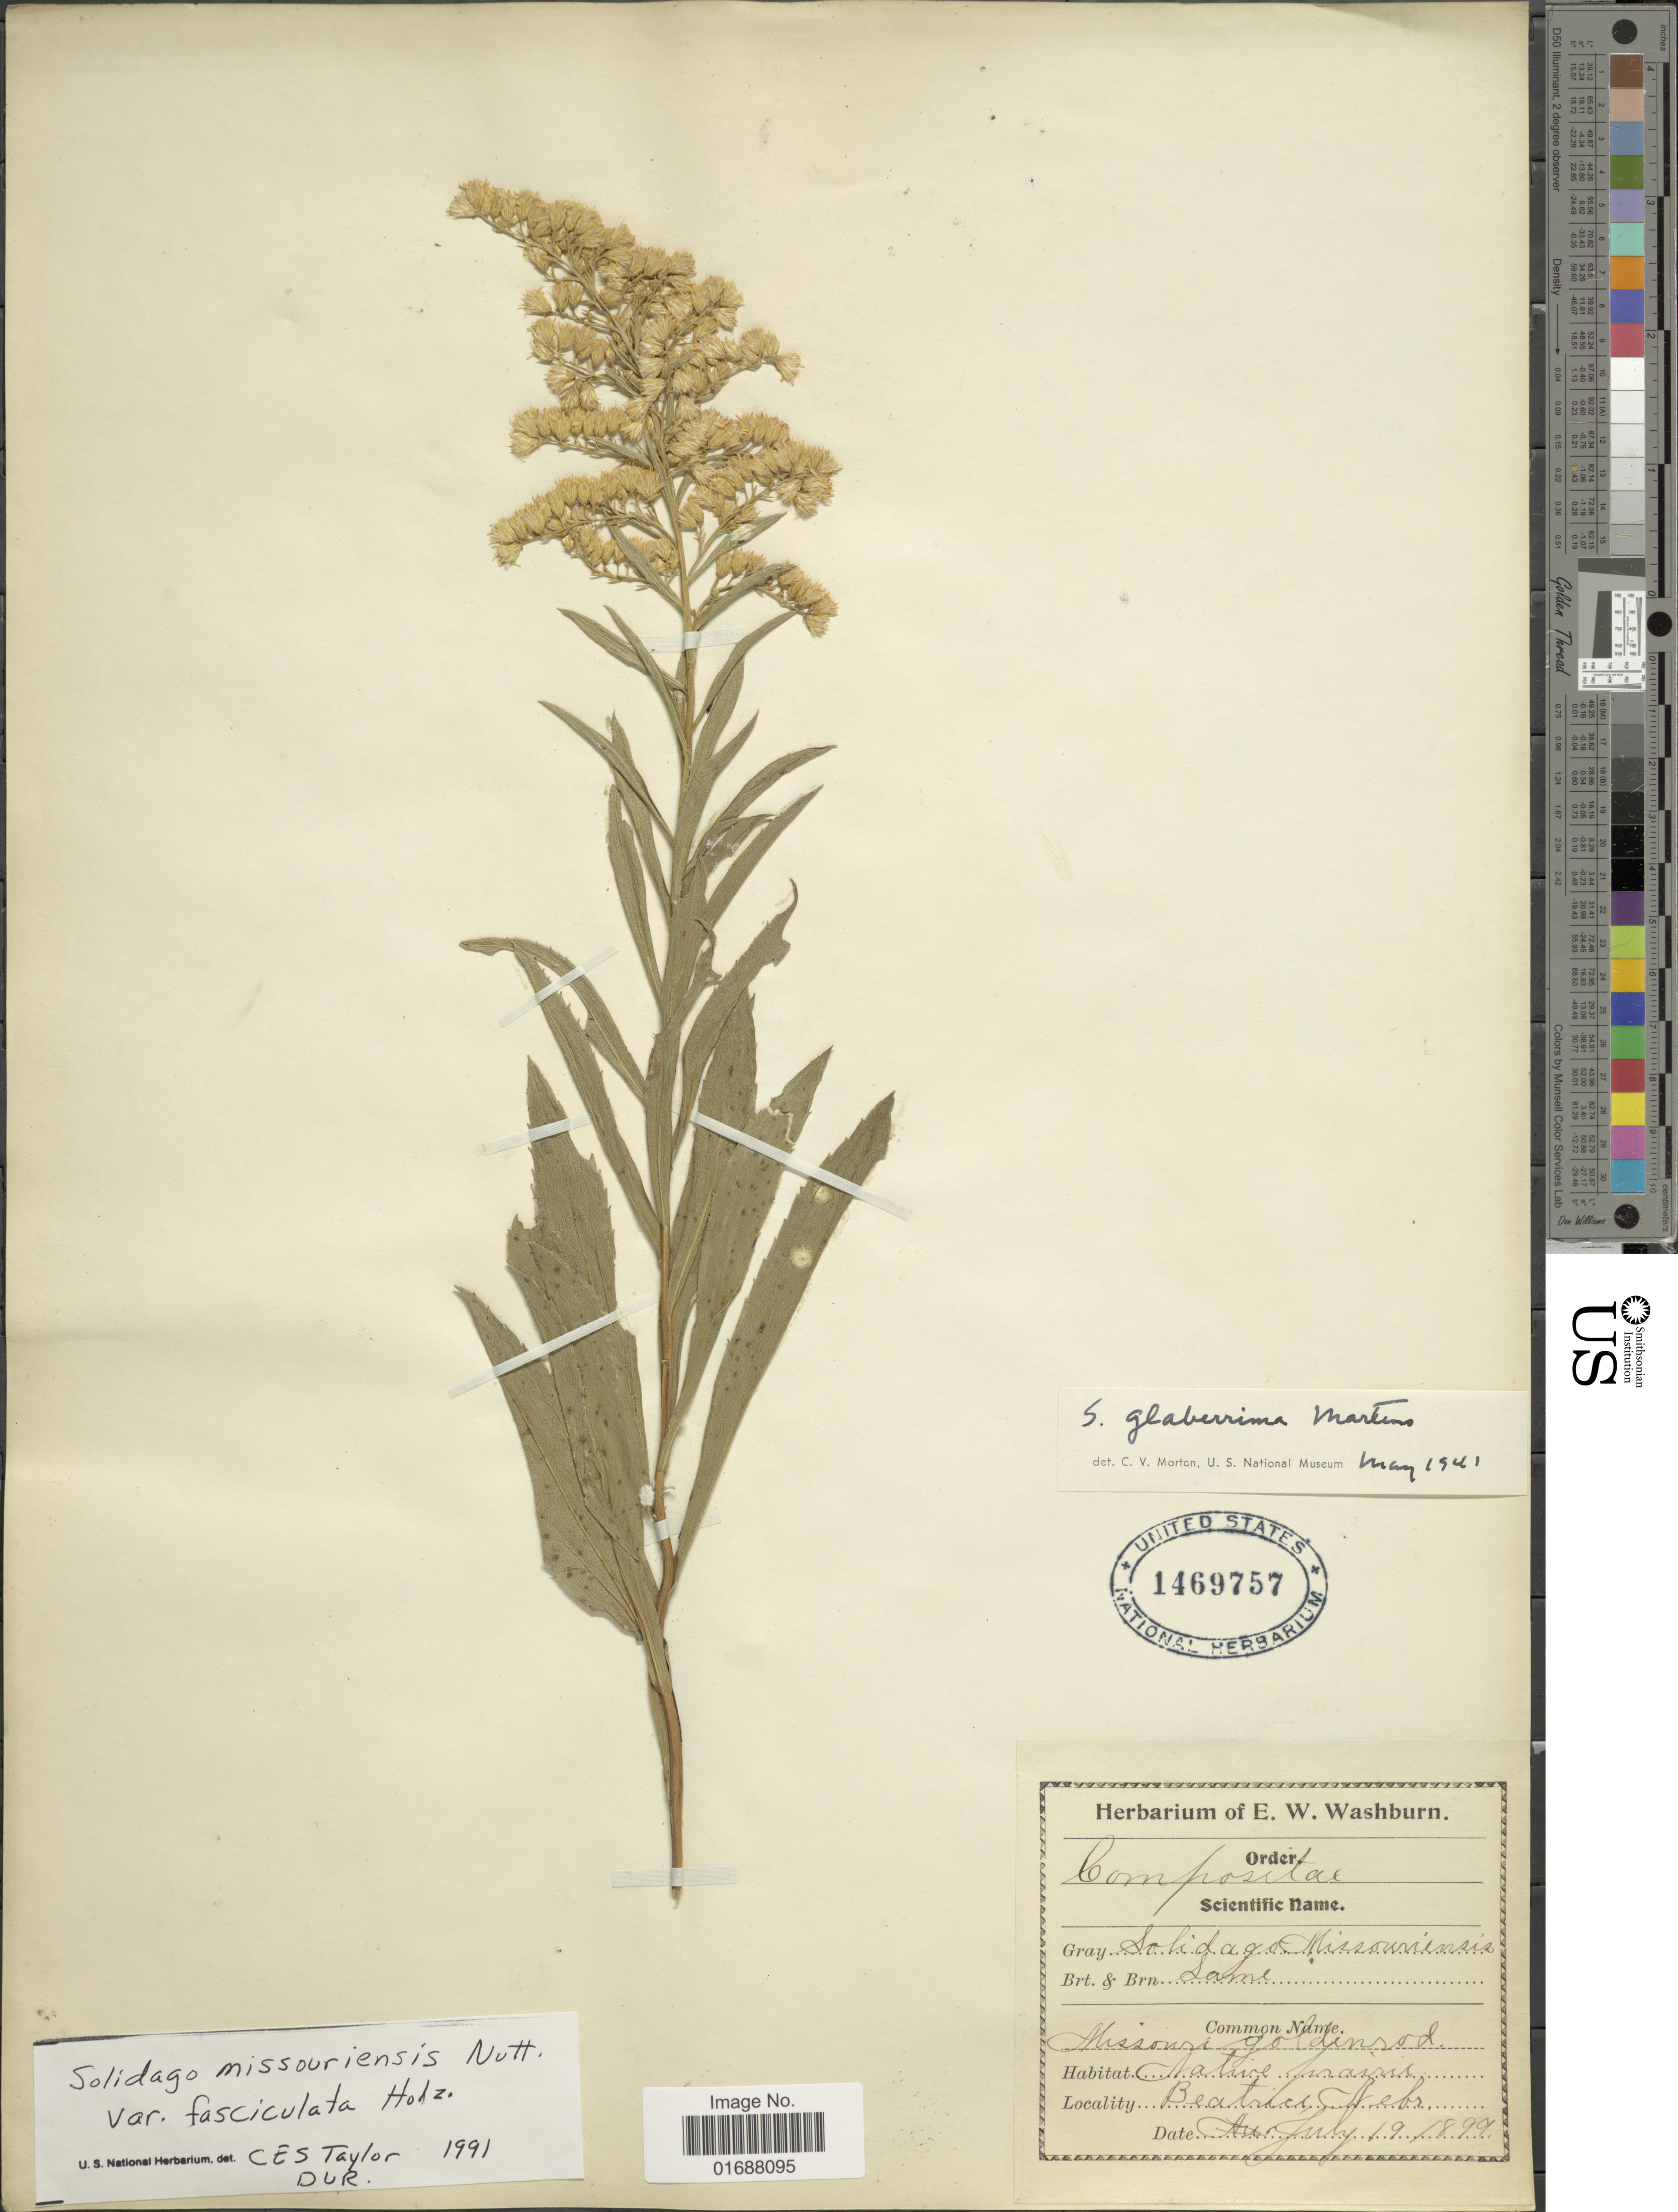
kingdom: Plantae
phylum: Tracheophyta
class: Magnoliopsida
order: Asterales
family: Asteraceae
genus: Solidago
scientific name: Solidago missouriensis var. fasciculata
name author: Holz.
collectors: ex herb. E. W. Washburn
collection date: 1899-07-19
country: United States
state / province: Nebraska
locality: Beatrice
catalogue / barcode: US 1469757